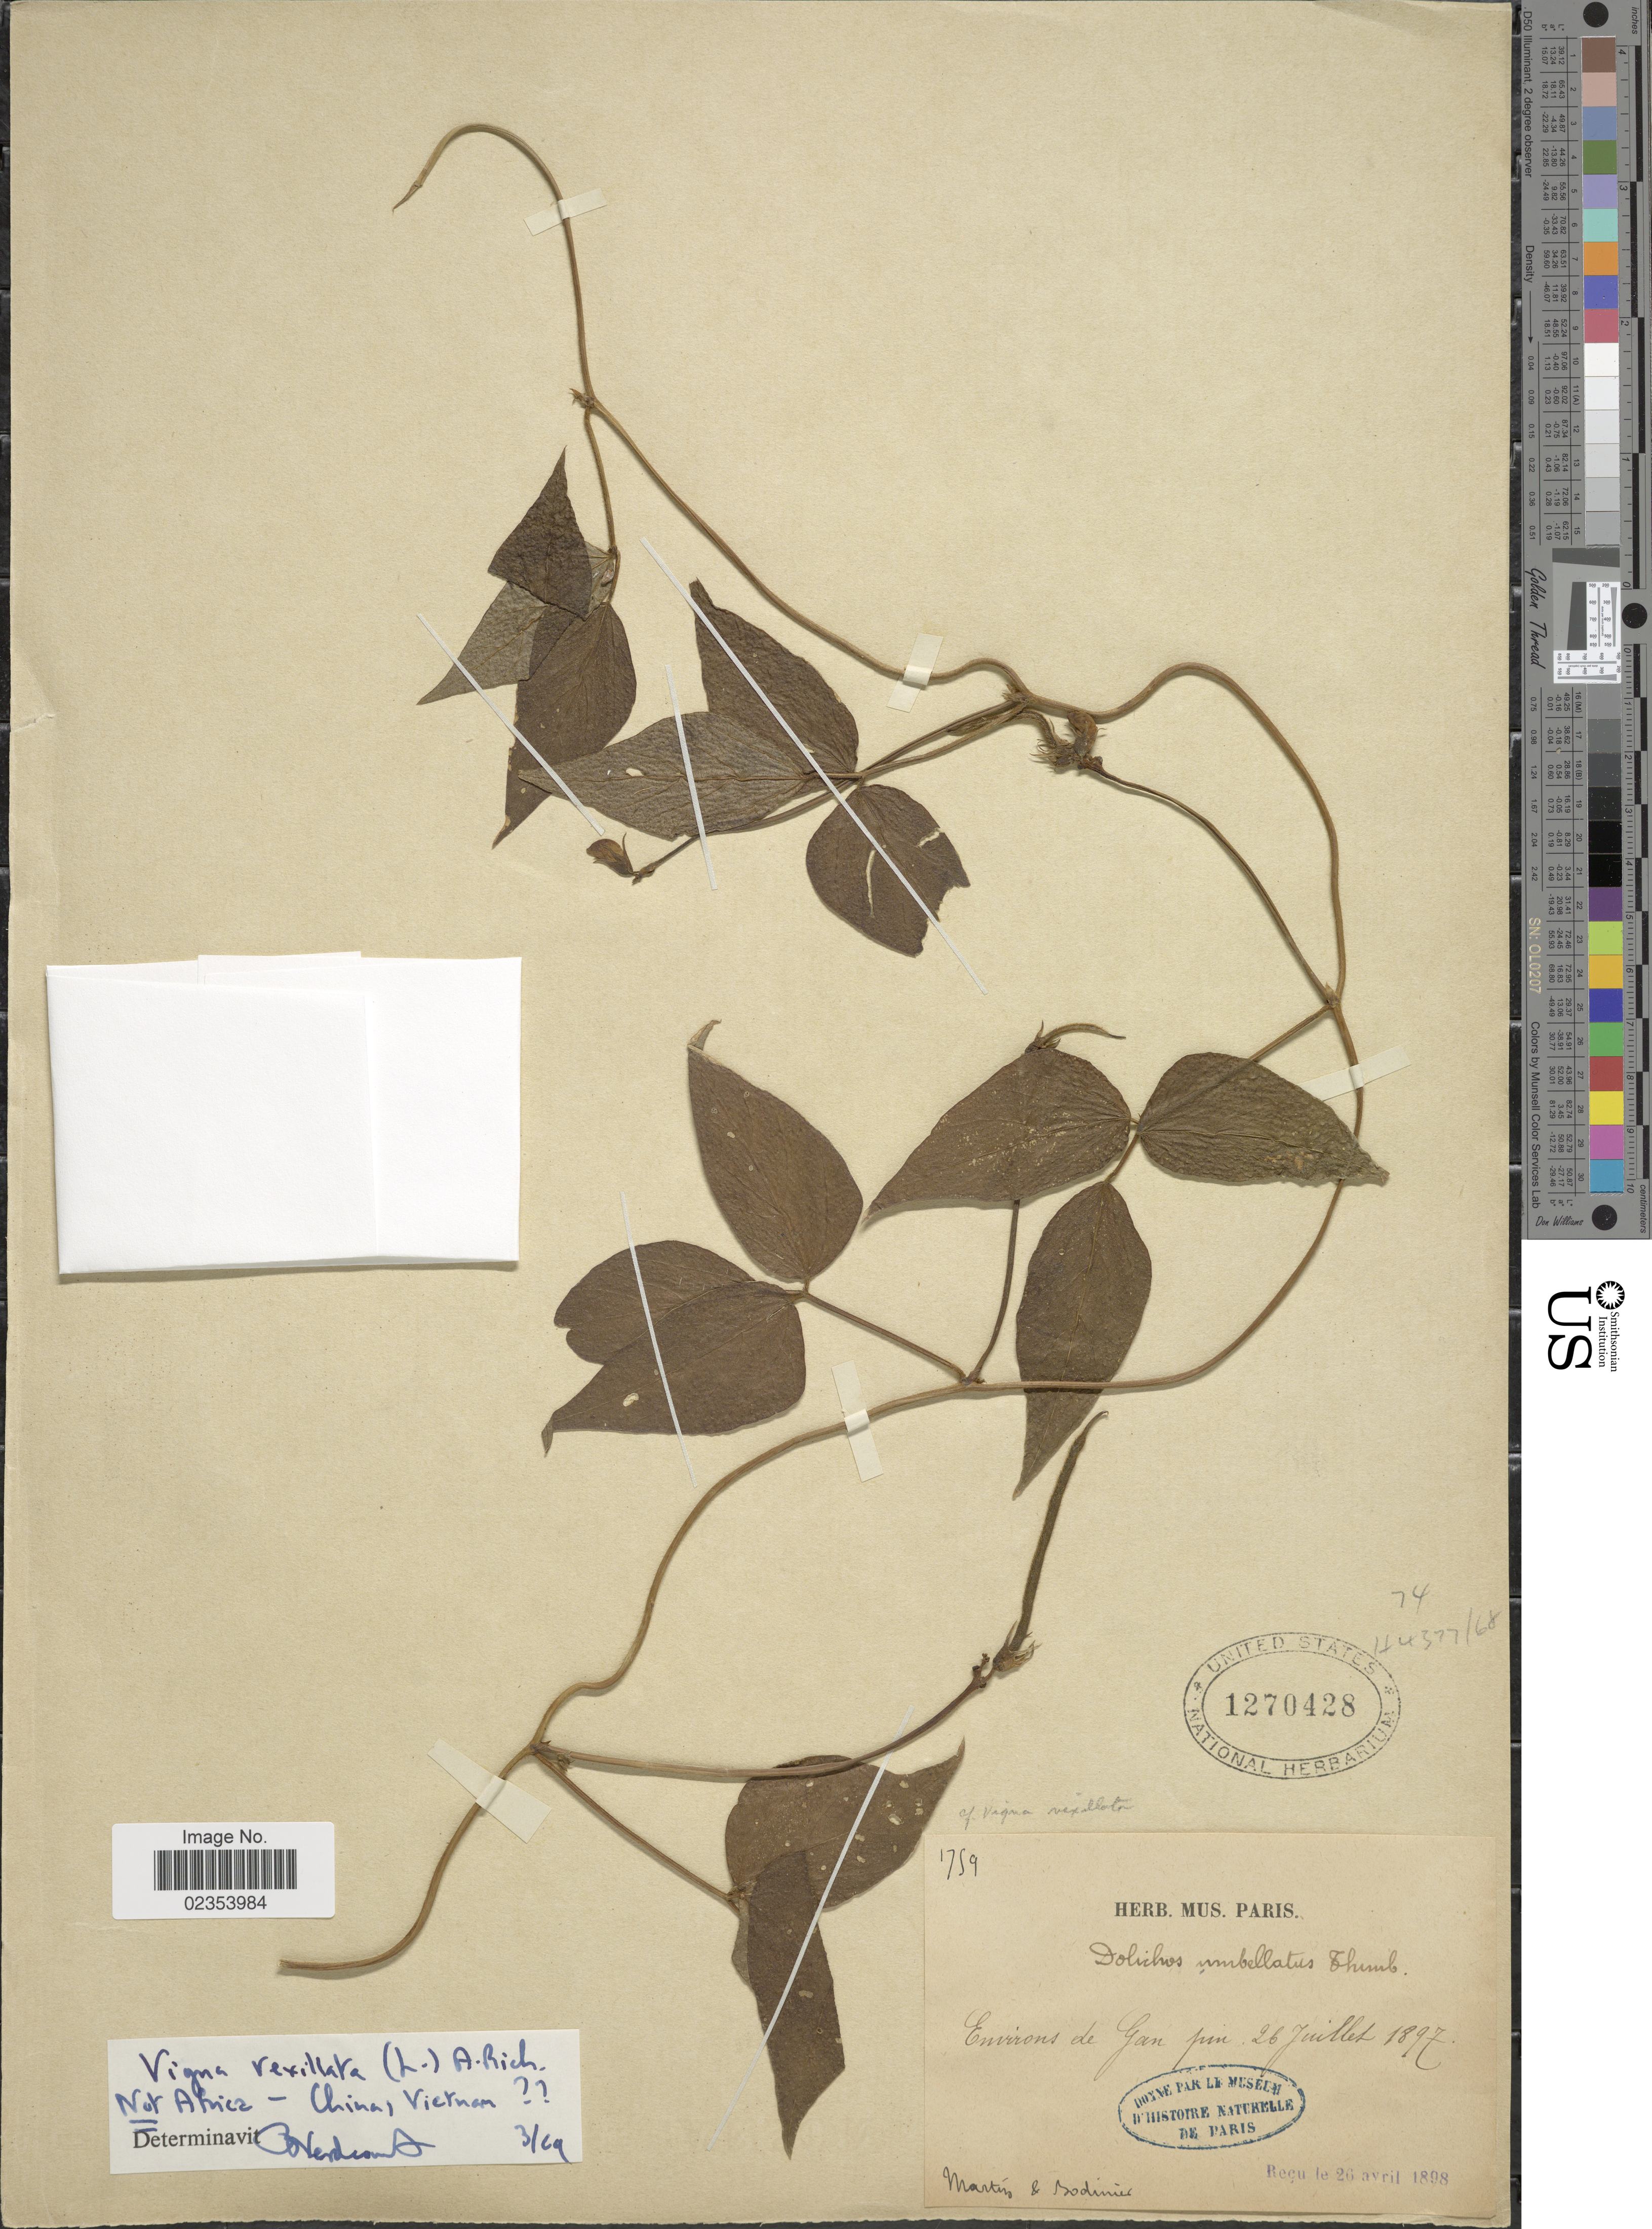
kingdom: Plantae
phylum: Tracheophyta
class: Magnoliopsida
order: Fabales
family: Fabaceae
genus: Vigna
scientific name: Vigna vexillata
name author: (L.) A. Rich.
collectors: -. Martins & Bodinier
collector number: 1759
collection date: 1897-07-26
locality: Environs de Gan pin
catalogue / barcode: US 1270428